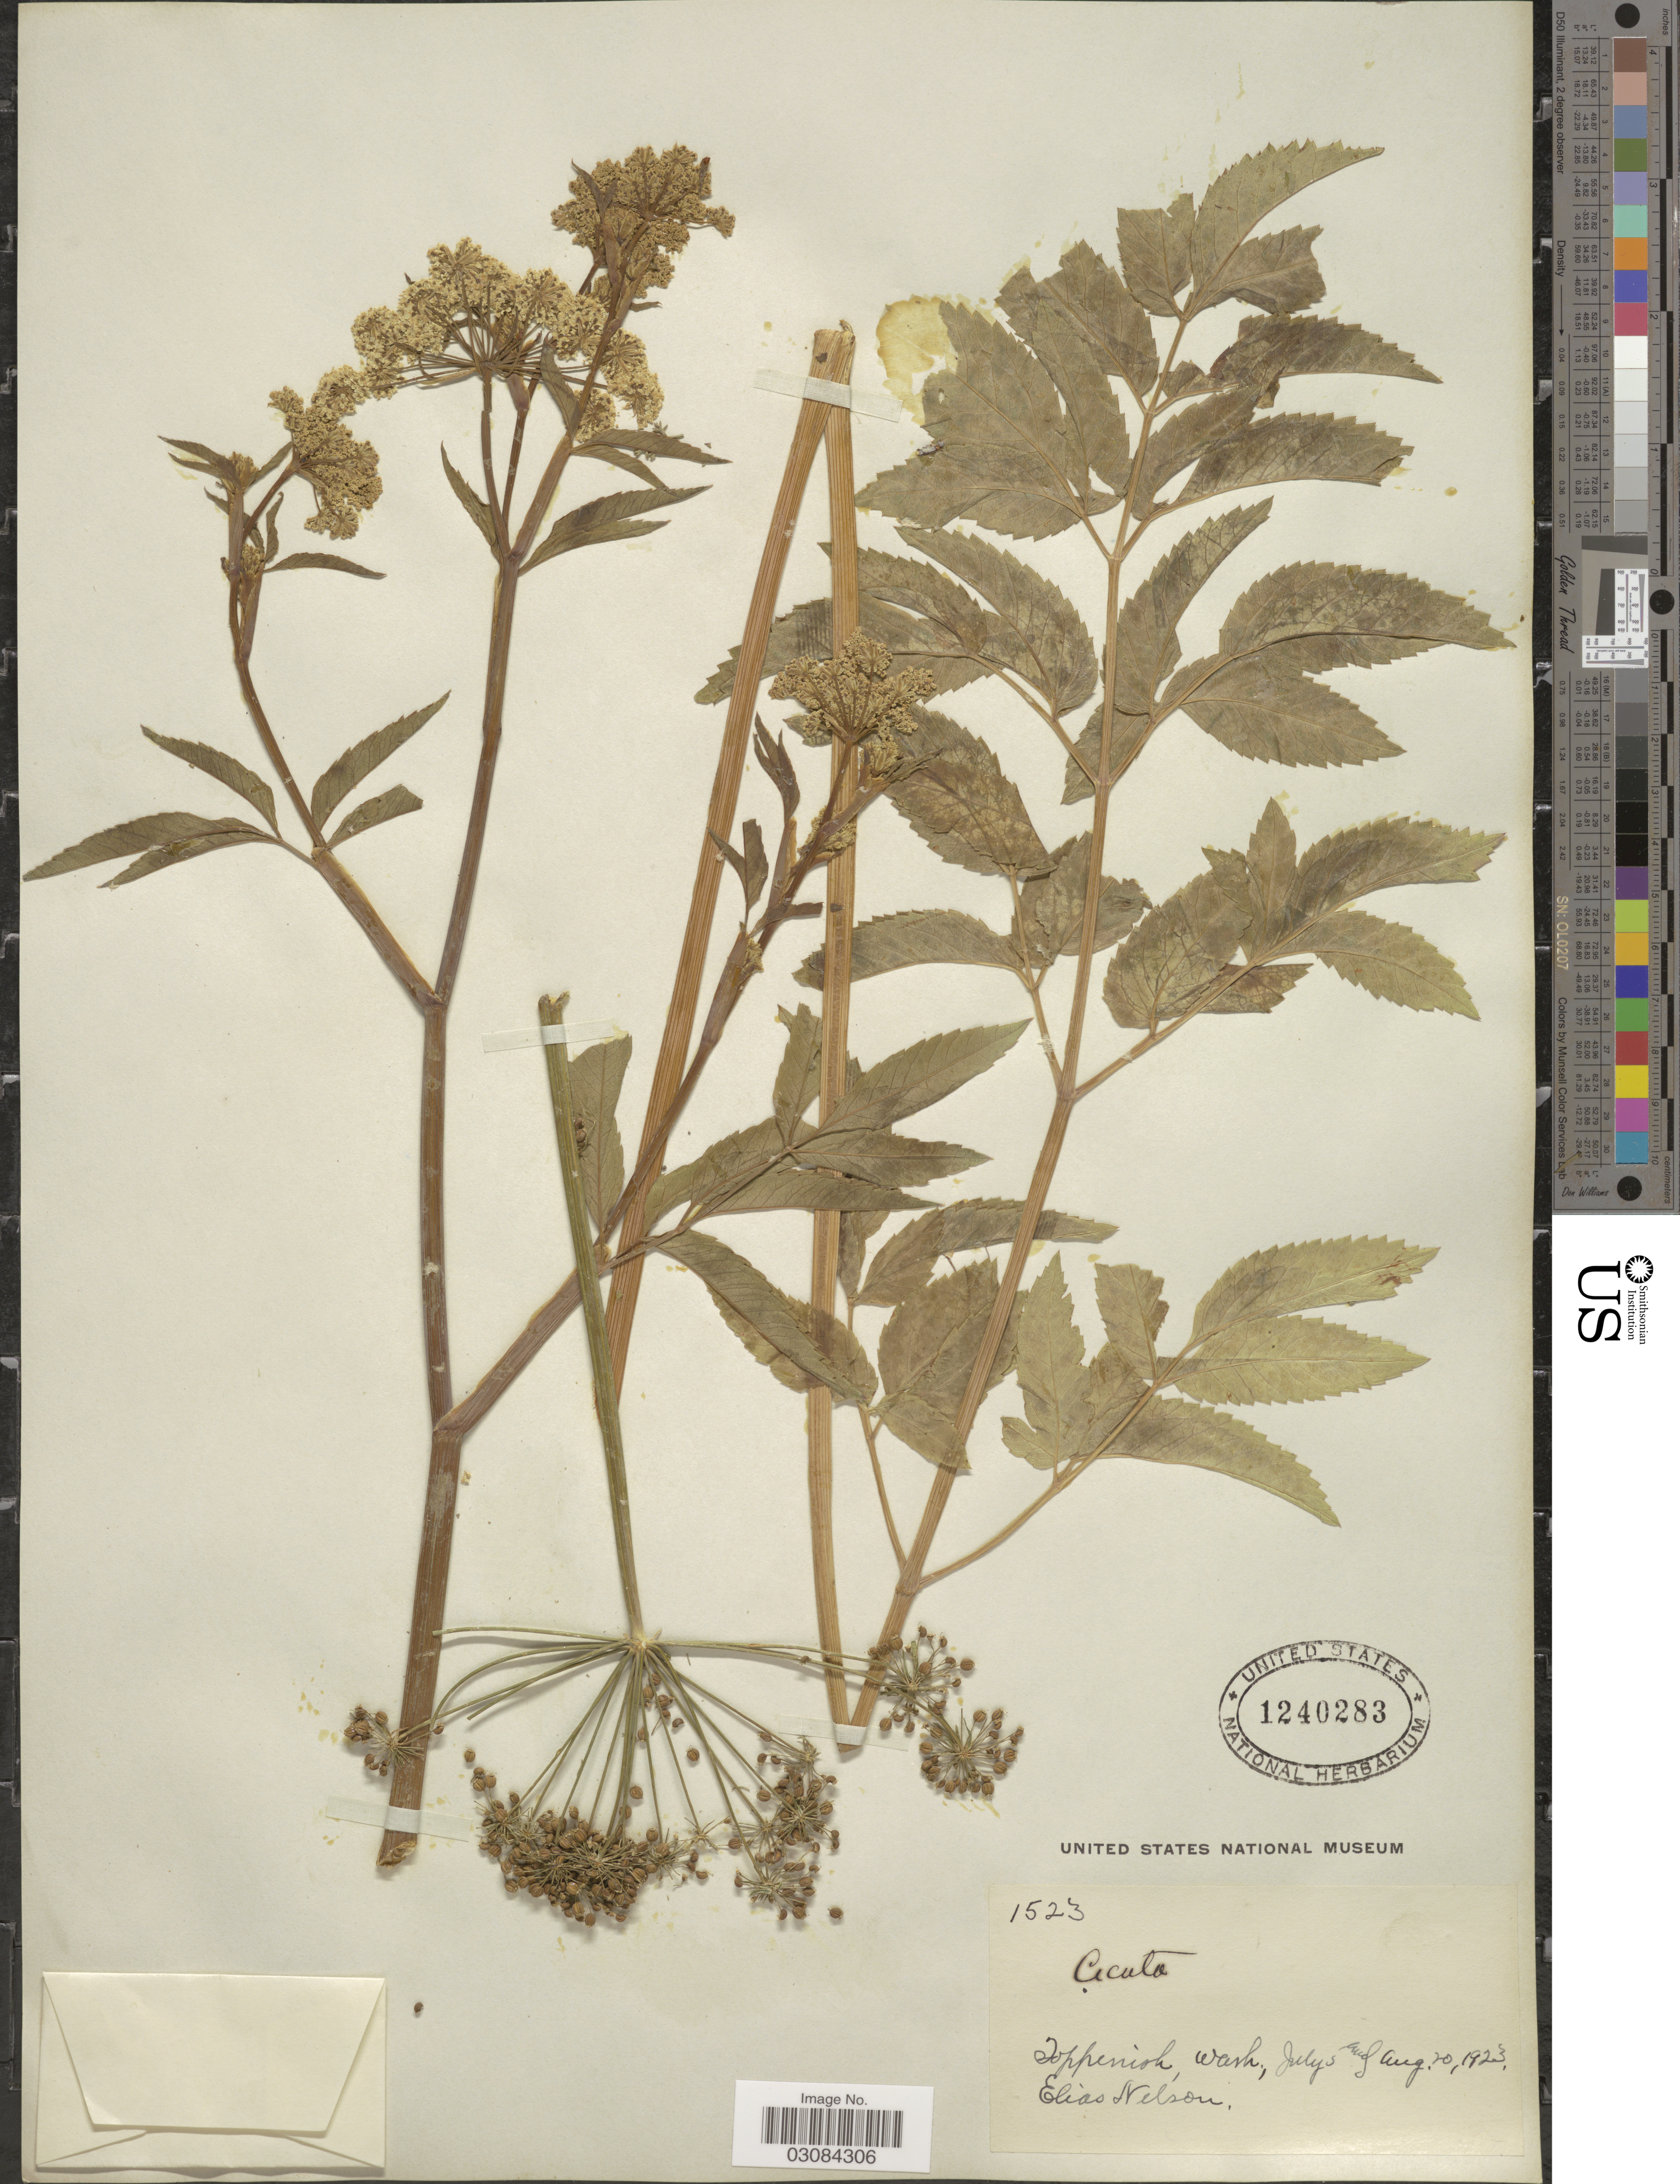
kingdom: Plantae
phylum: Tracheophyta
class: Magnoliopsida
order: Apiales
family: Apiaceae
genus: Cicuta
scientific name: Cicuta douglasii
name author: (DC.) J.M. Coult. & Rose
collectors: E. Nelson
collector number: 1523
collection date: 1923-07-05/1923-08-20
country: United States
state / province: Washington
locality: Toppenish, Wash.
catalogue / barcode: US 1240283